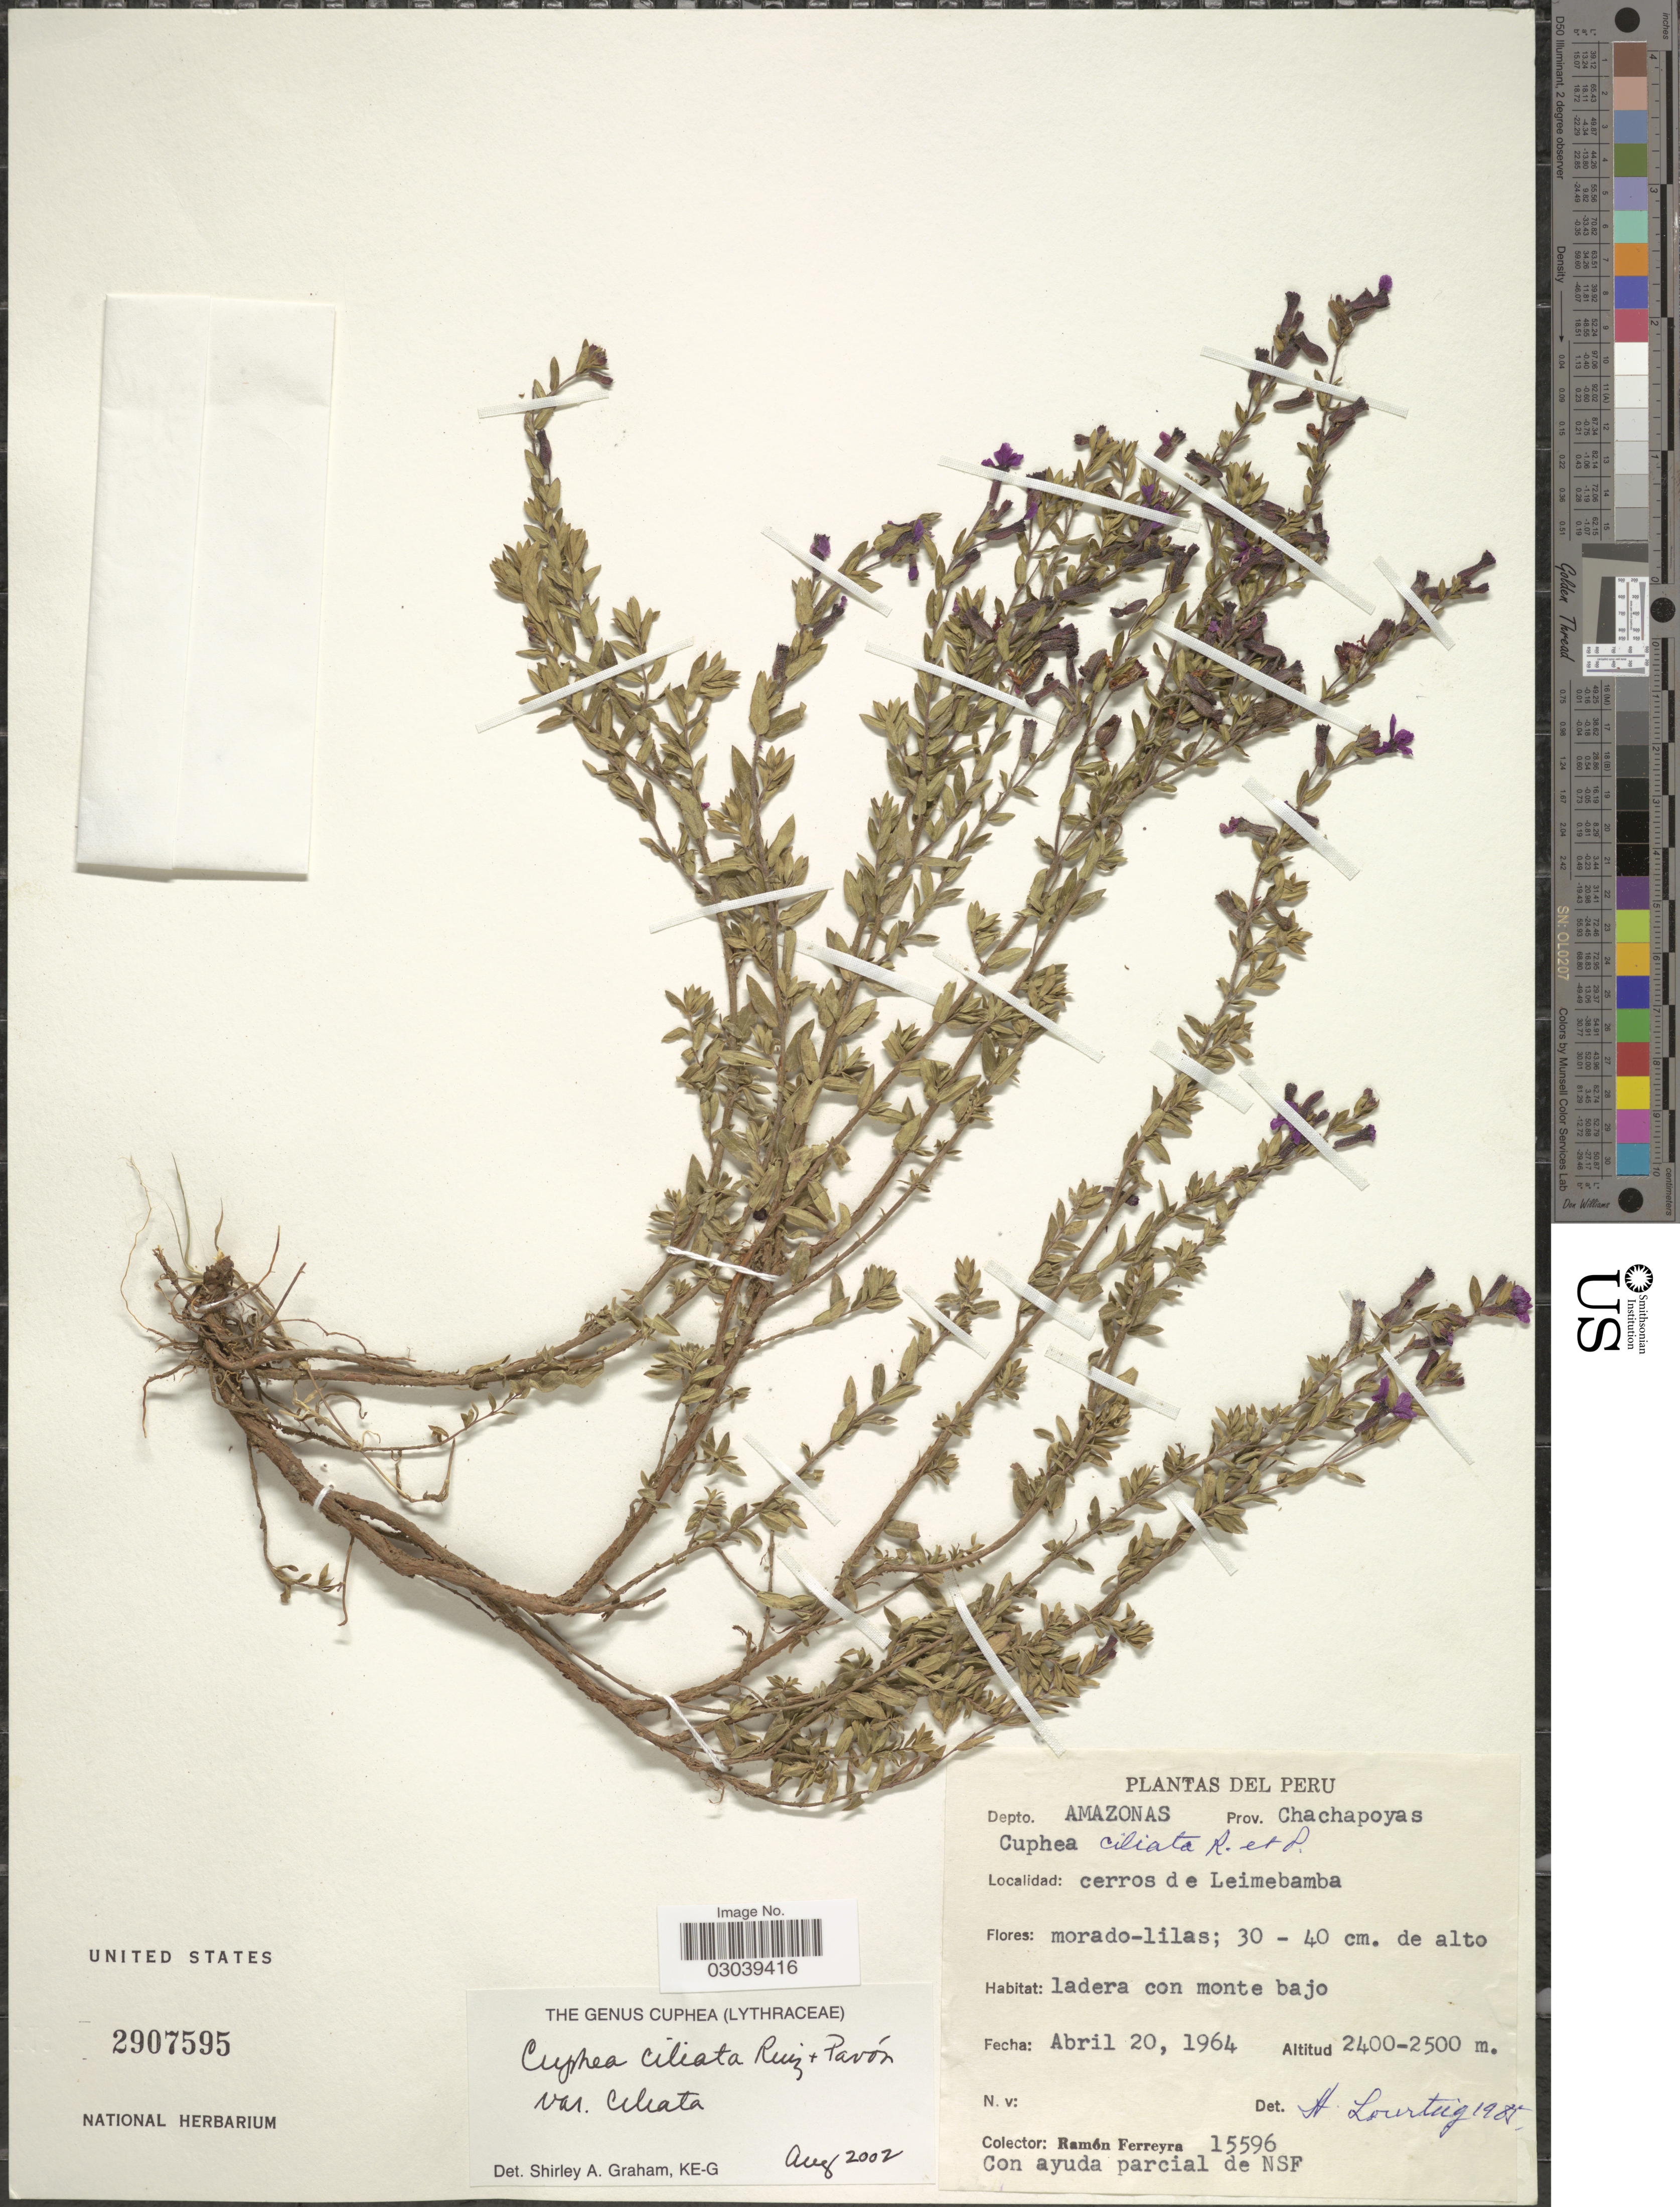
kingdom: Plantae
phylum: Tracheophyta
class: Magnoliopsida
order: Myrtales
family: Lythraceae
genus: Cuphea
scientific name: Cuphea ciliata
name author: Ruiz & Pav.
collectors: R. A. Ferreyra & NSF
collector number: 15596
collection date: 1964-04-20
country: Peru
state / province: Amazonas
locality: Depto. Amazonas. Prov. Chachapoyas. Cerros de Leimebamba.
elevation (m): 2400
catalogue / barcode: US 2907595